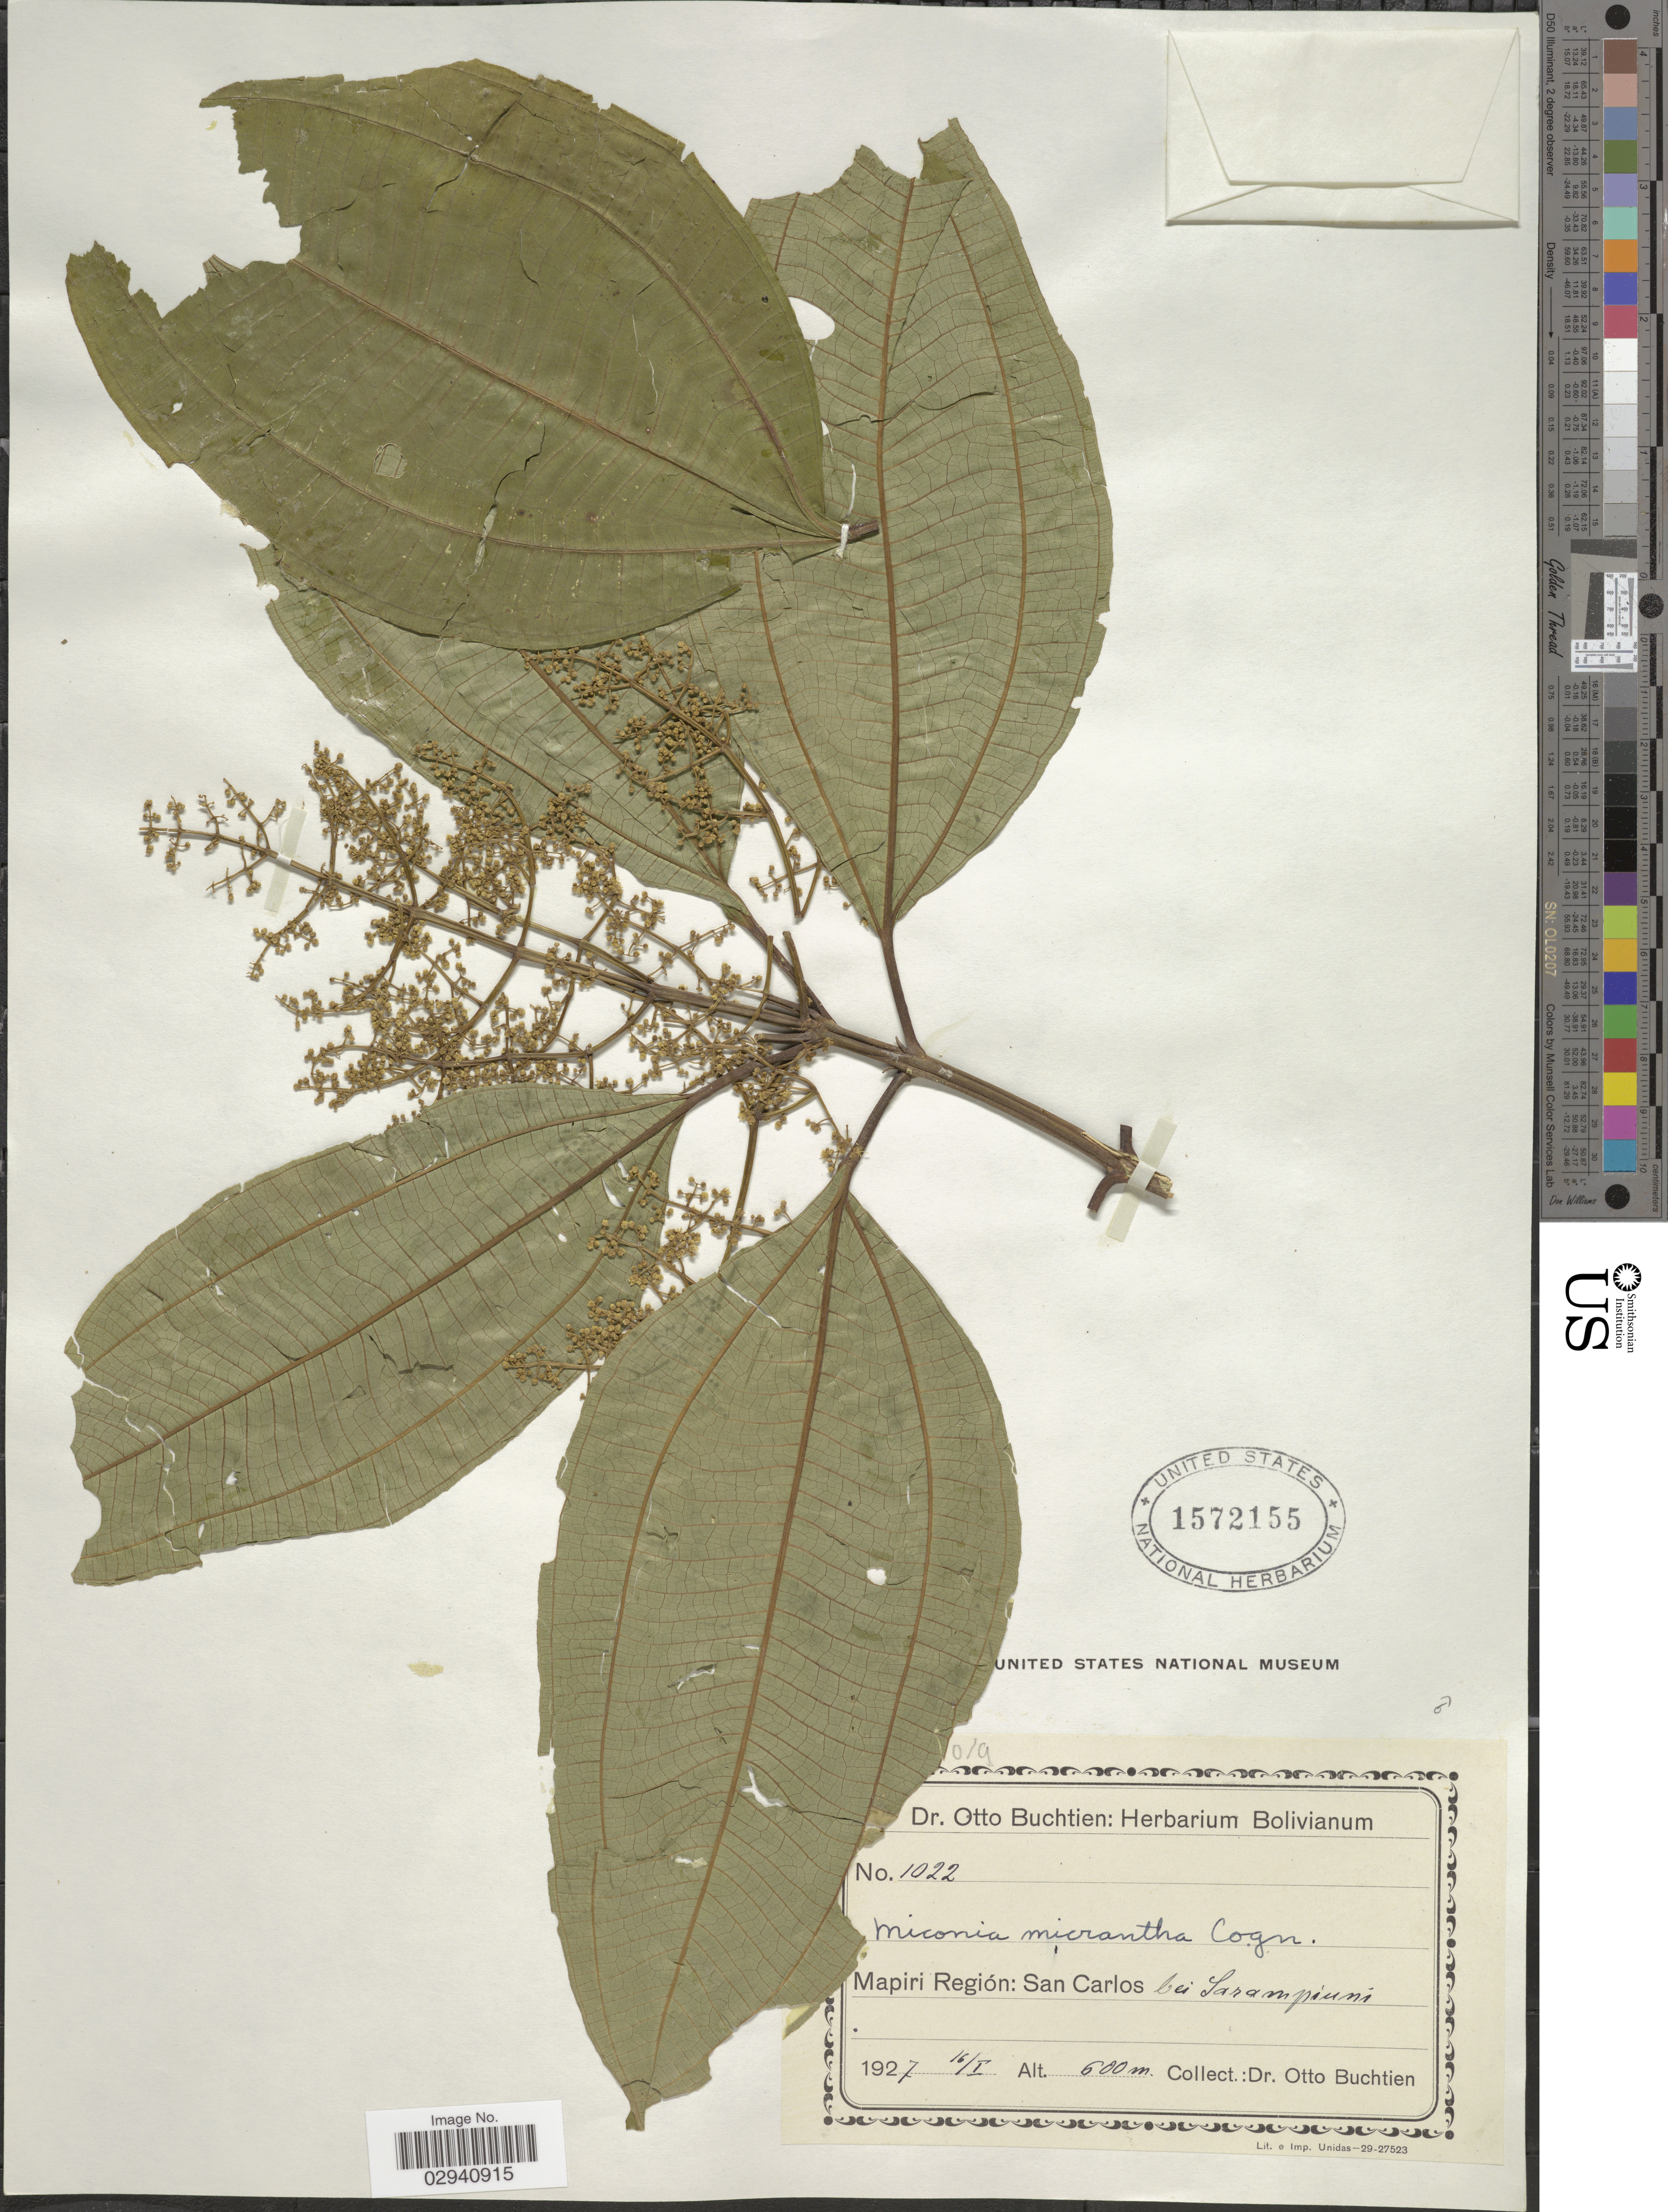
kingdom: Plantae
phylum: Tracheophyta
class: Magnoliopsida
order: Myrtales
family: Melastomataceae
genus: Miconia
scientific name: Miconia micrantha Pittier, nom. illeg.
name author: Pittier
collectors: O. Buchtien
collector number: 1022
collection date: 1927-01-16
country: Bolivia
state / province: La Paz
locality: Mapiri Región: San Carlos bei Sarampiuni.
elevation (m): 600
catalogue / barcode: US 1572155